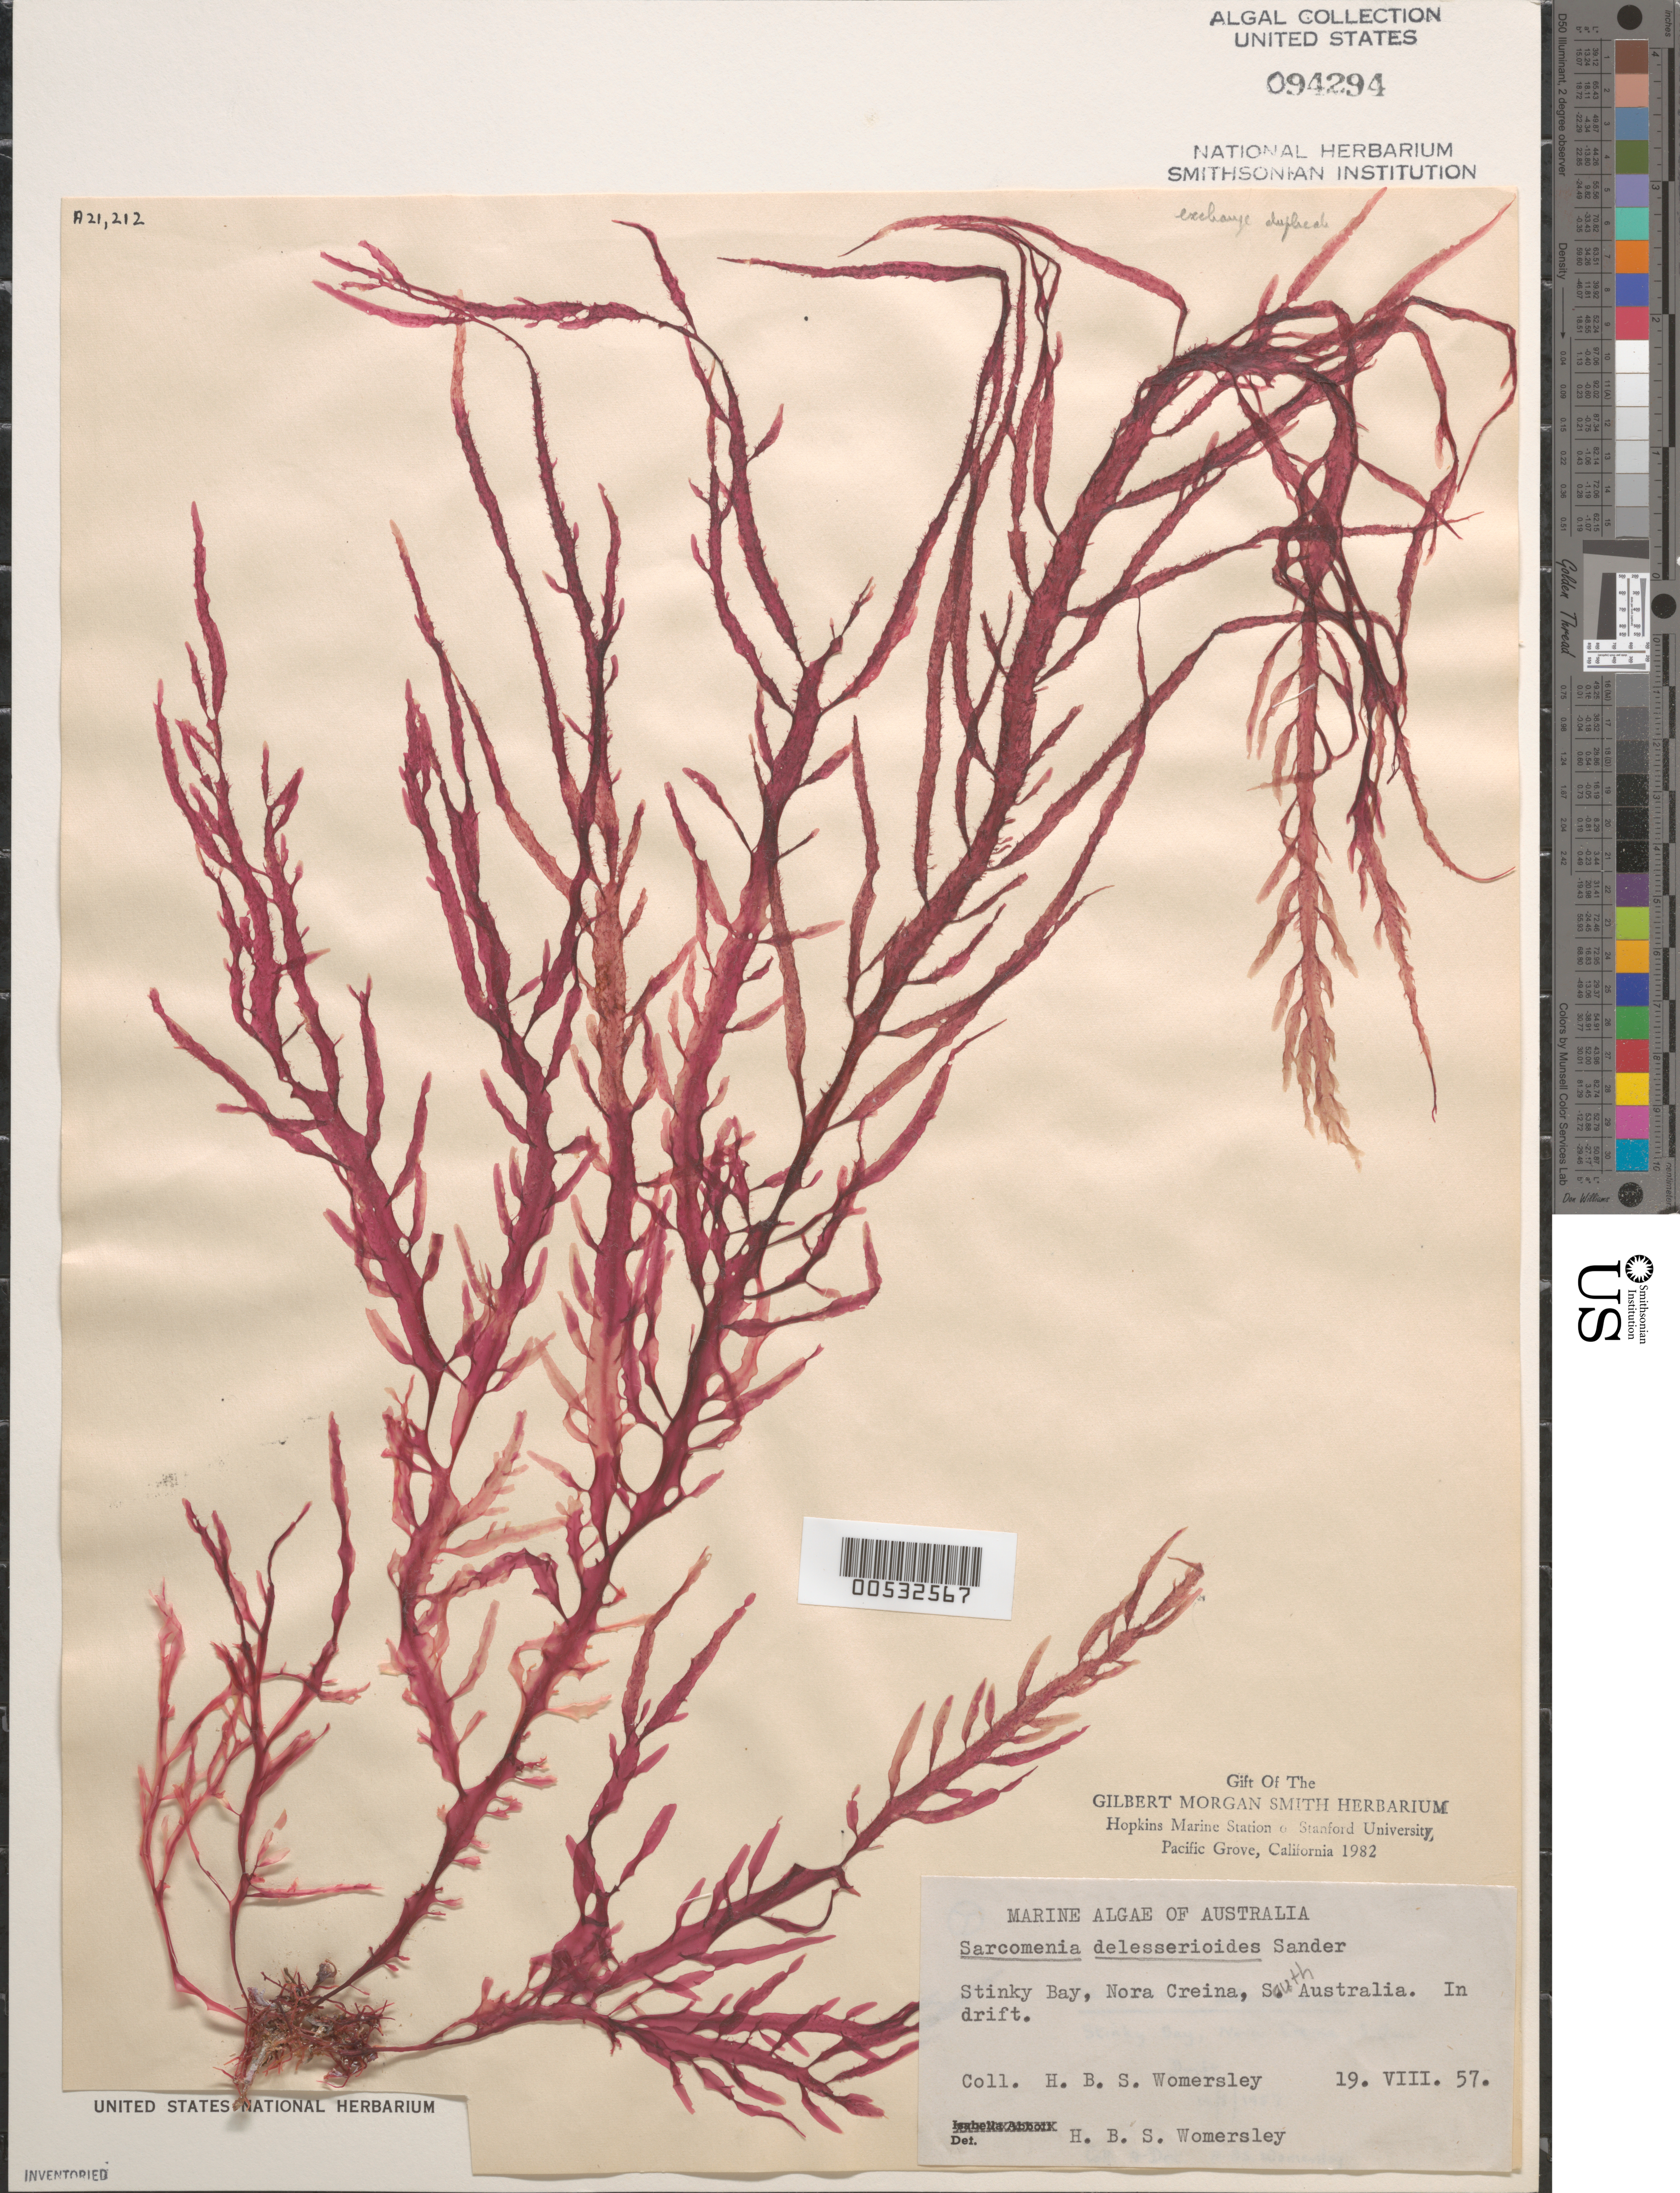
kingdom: Plantae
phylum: Rhodophyta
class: Florideophyceae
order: Ceramiales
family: Sarcomeniaceae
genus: Sarcomenia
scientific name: Sarcomenia delesserioides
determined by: Womersley, H. B. S.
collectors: H. B. S. Womersley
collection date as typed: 19 Aug 1957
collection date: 1957-08-19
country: Australia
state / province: South Australia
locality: Stinky bay, nora creina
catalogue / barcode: US 94294